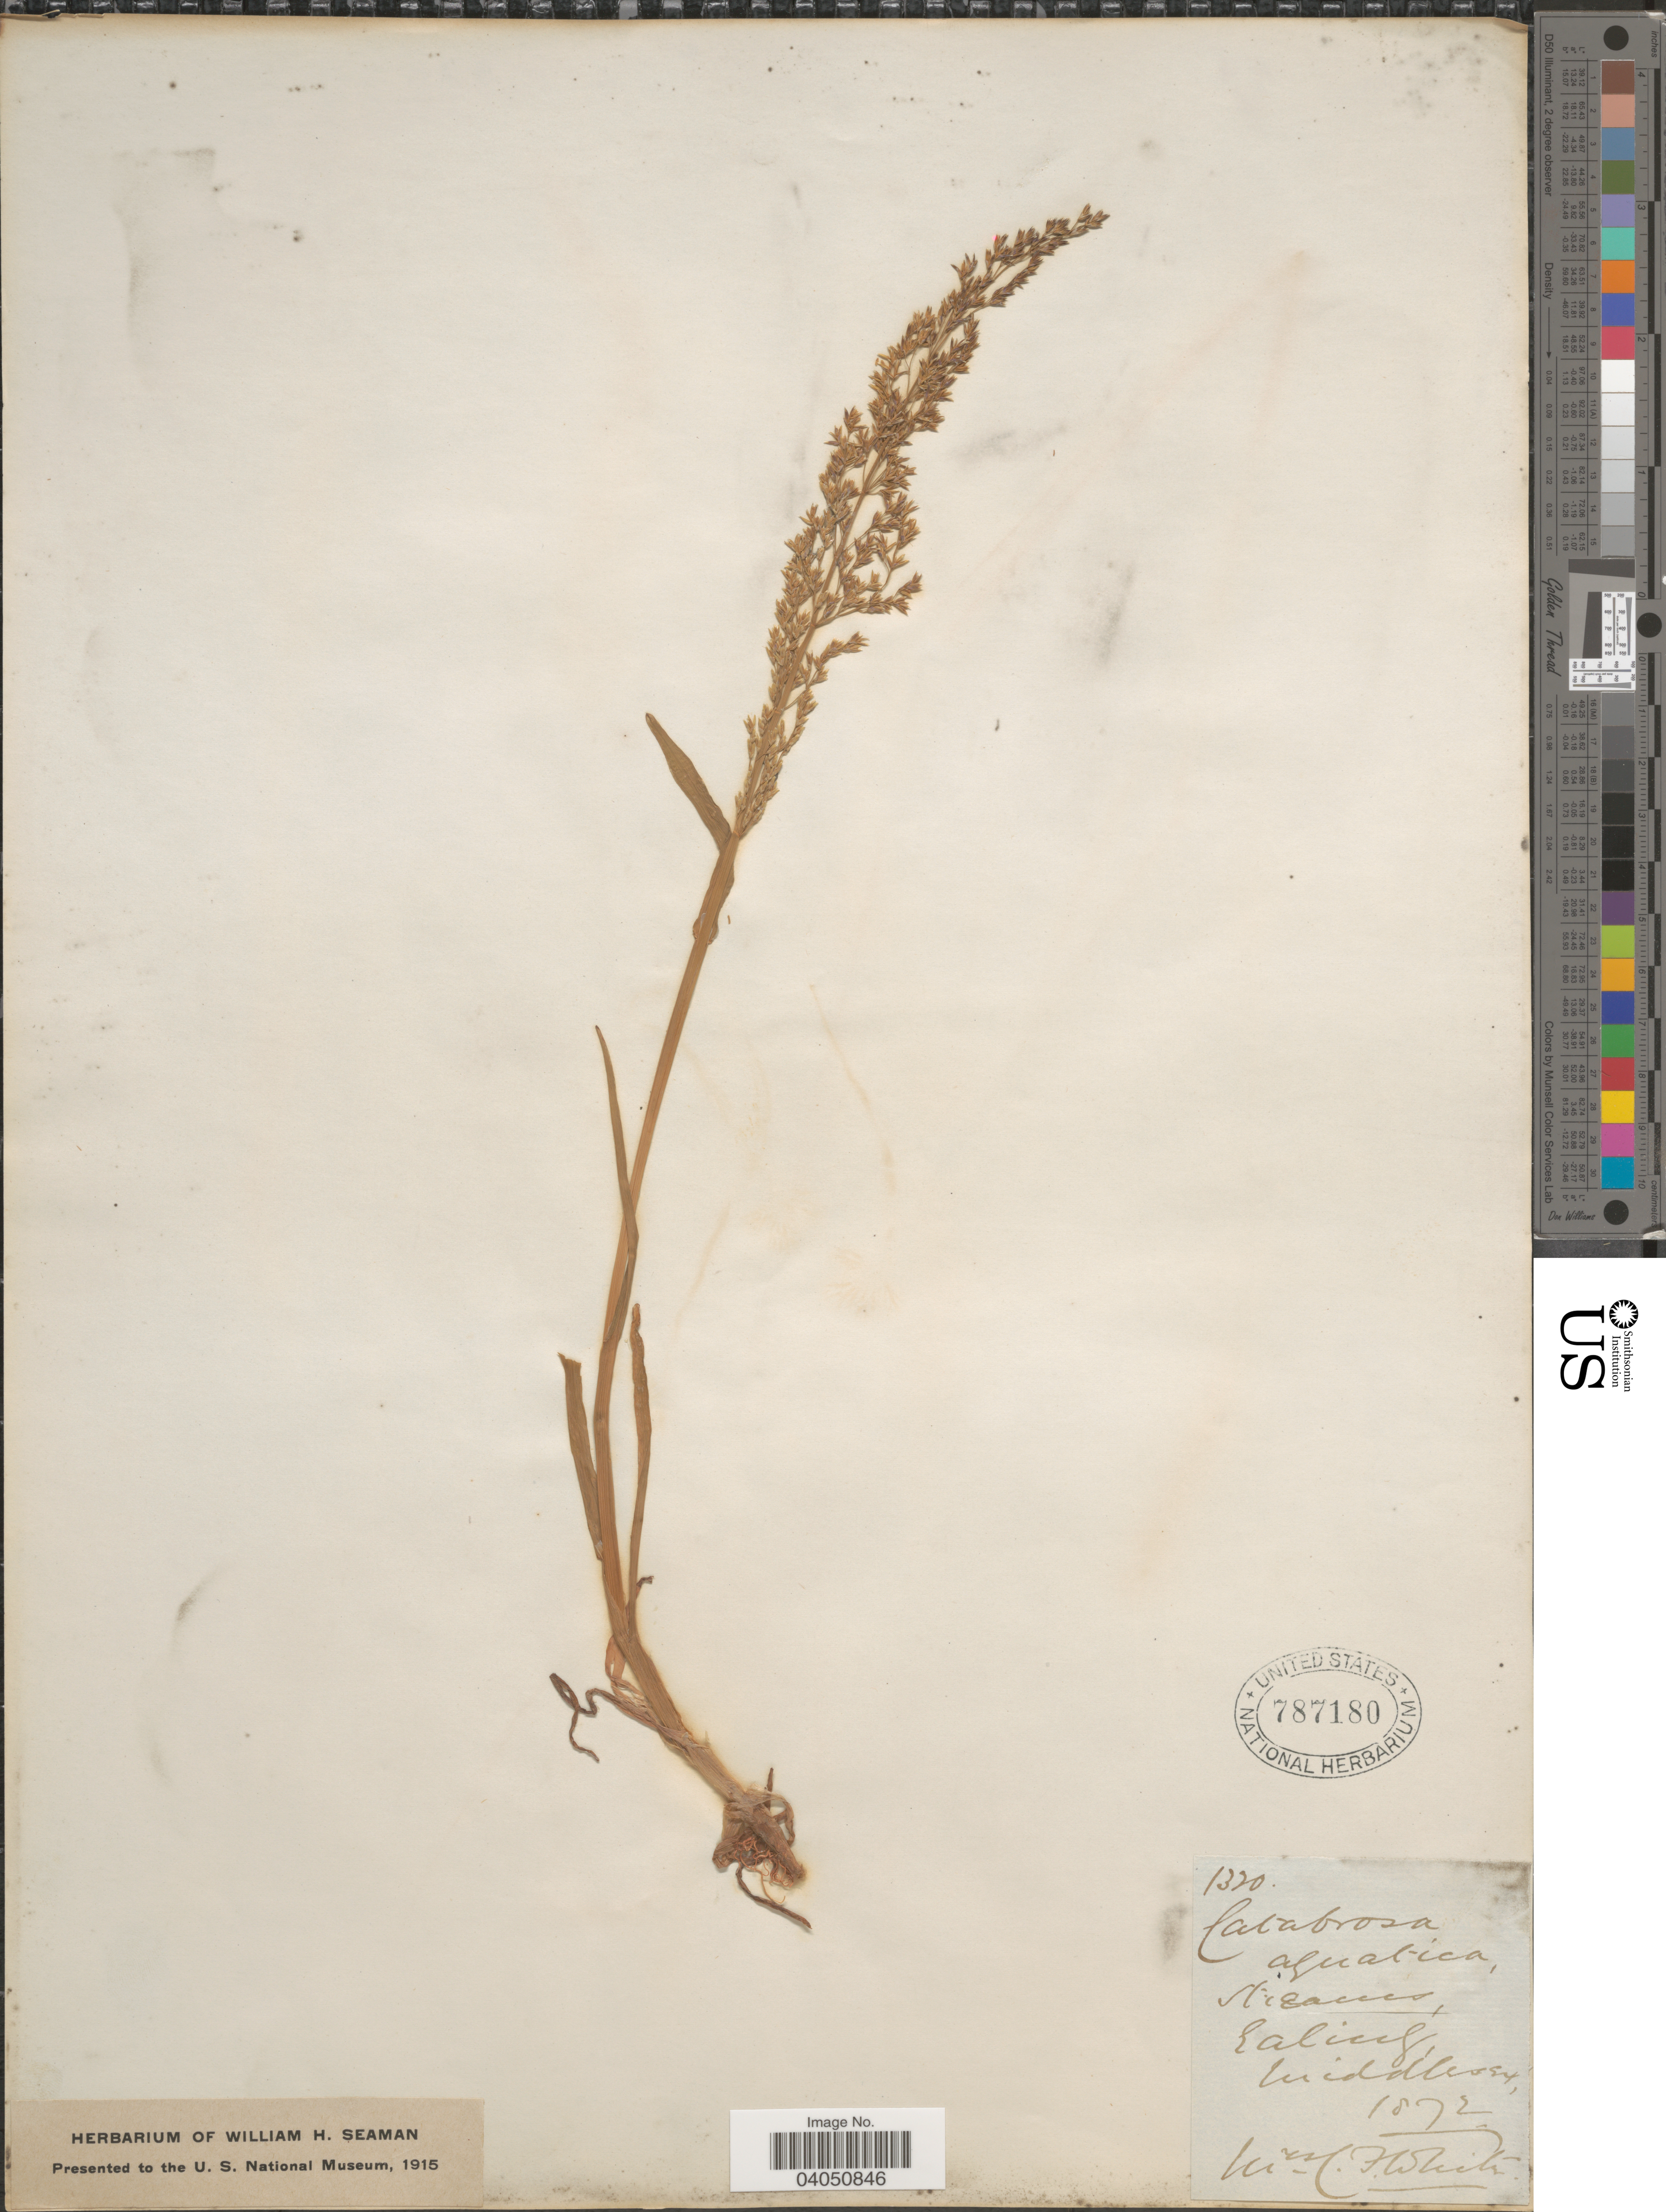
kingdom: Plantae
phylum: Tracheophyta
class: Liliopsida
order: Poales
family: Poaceae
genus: Catabrosa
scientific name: Catabrosa aquatica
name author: (L.) P. Beauv.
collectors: F. White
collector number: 1320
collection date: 1872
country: United Kingdom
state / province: England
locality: Ealing, Middlesex.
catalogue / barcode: US 787180